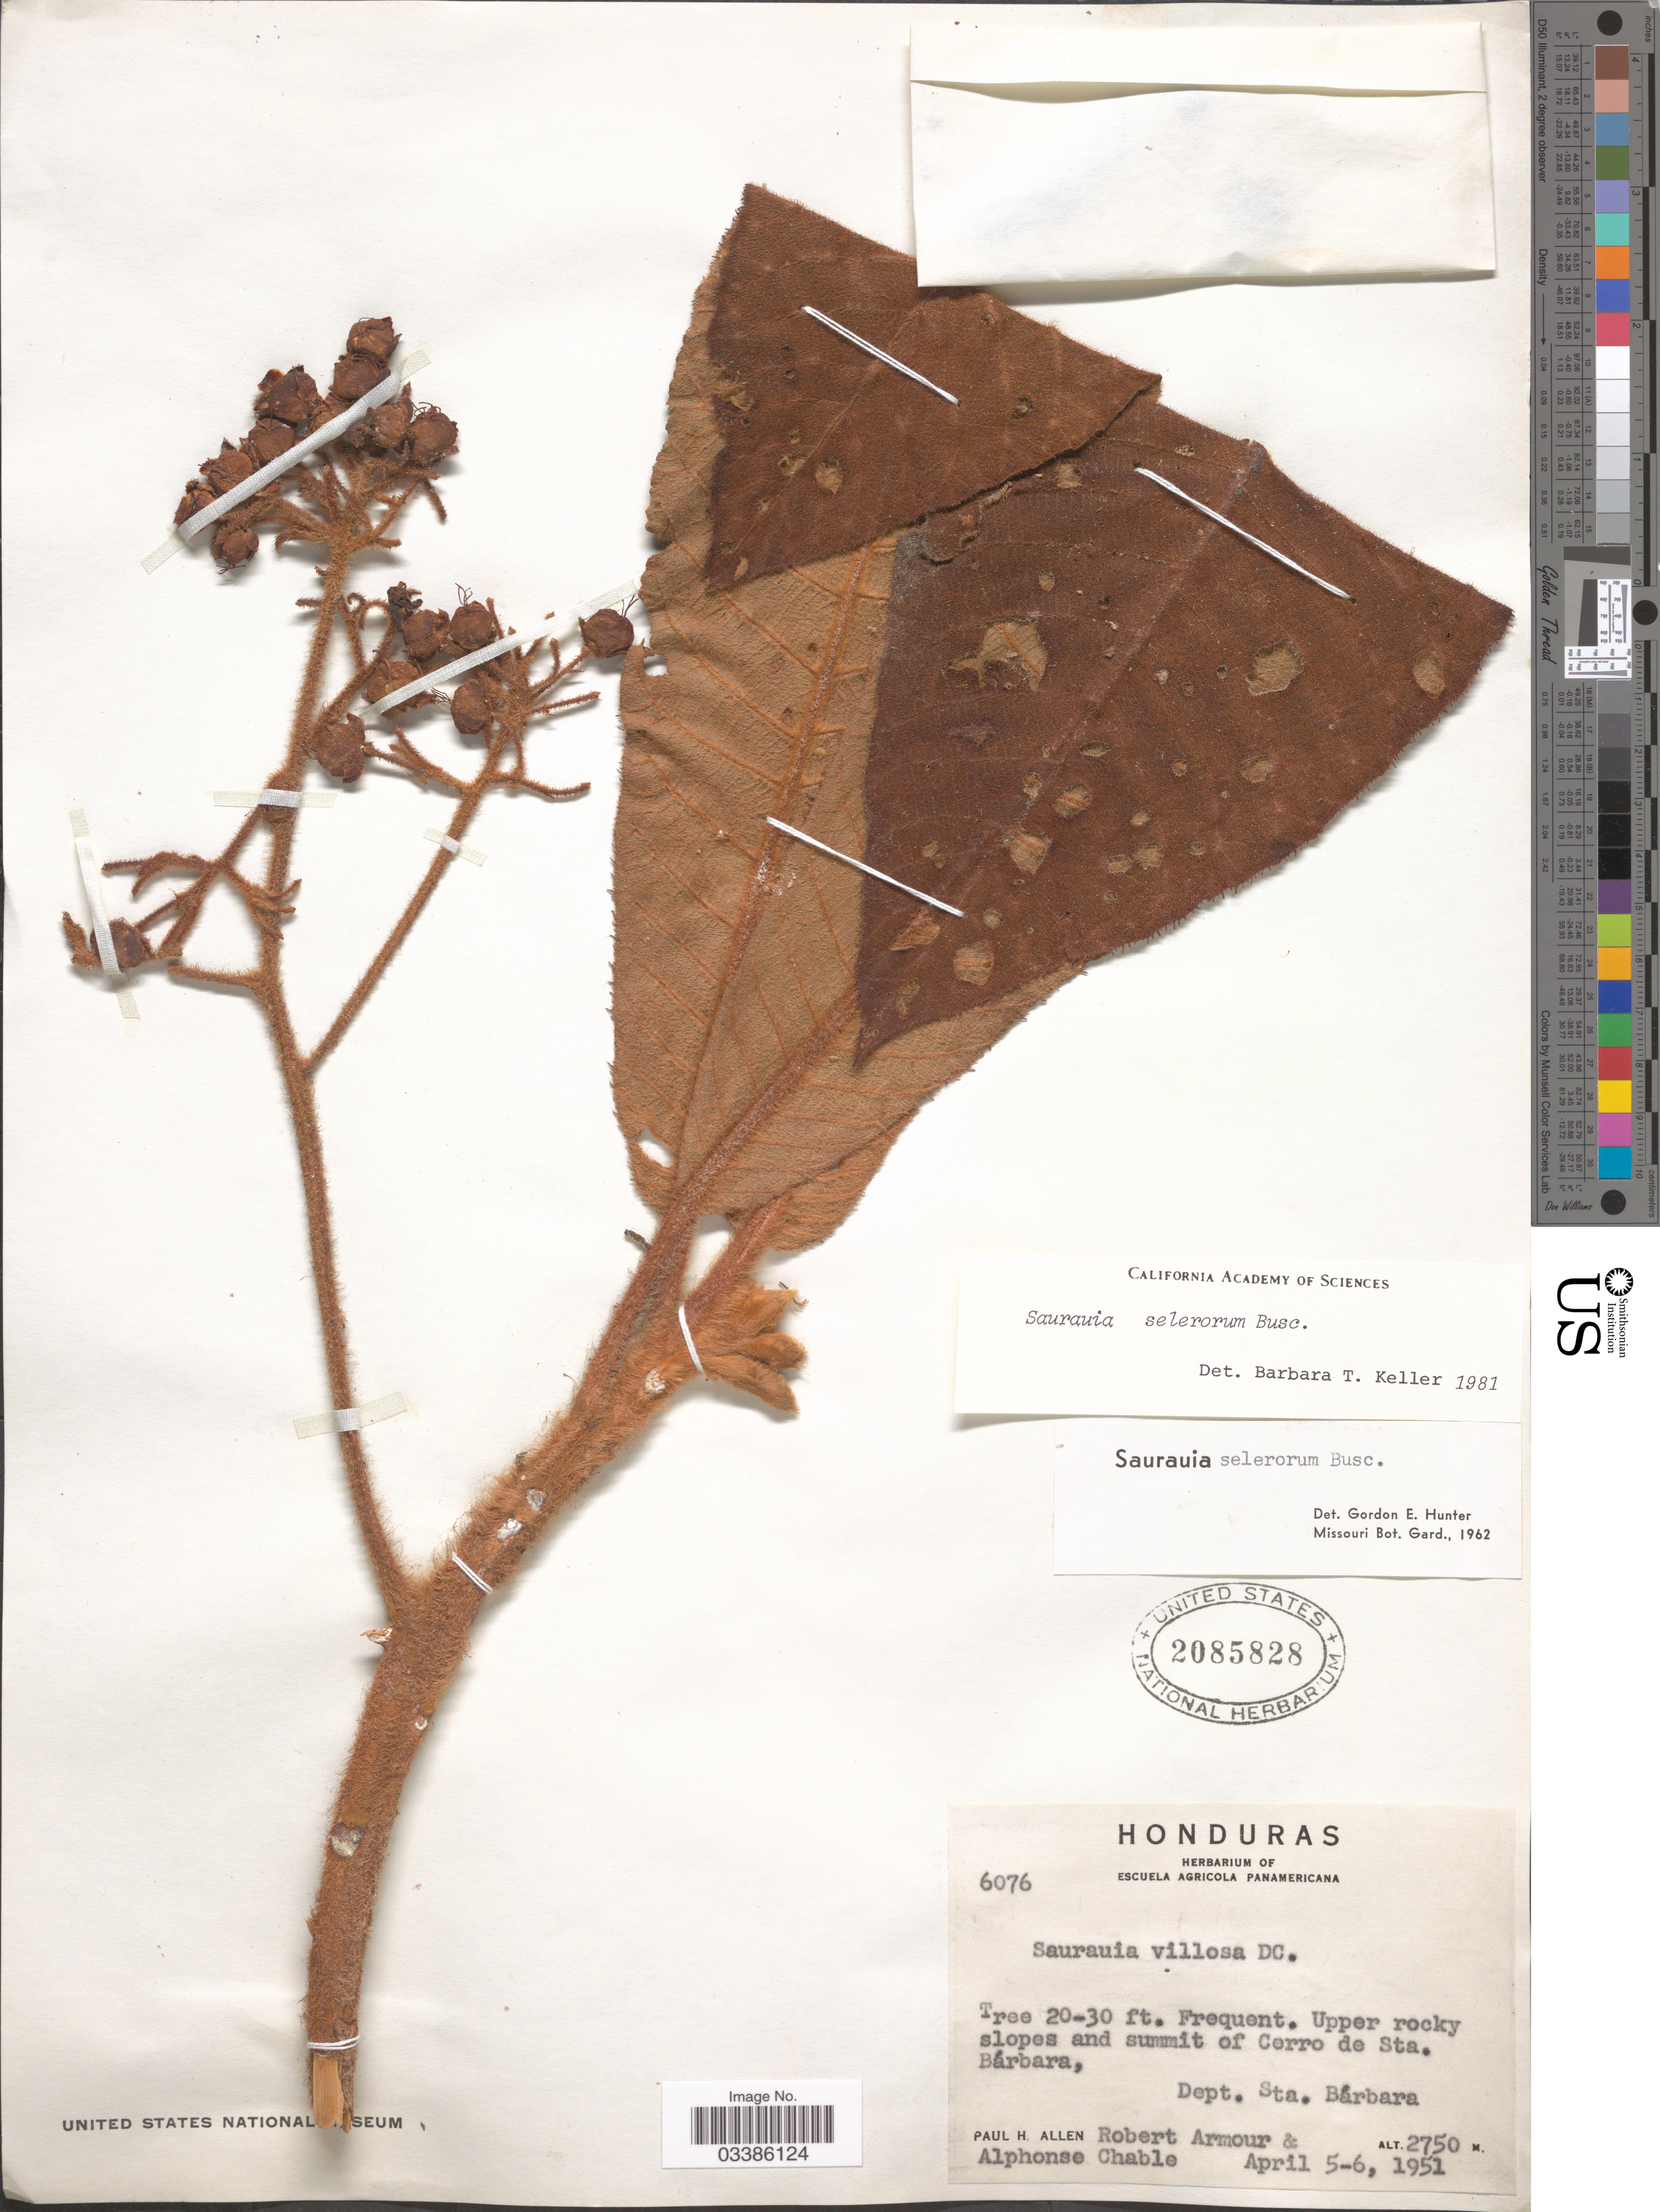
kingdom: Plantae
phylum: Tracheophyta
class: Magnoliopsida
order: Ericales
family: Actinidiaceae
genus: Saurauia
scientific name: Saurauia selerorum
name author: Buscal.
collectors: P. H. Allen, R. Armour & A. Chable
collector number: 6076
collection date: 1951-04-05/1951-04-06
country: Honduras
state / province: Santa Bárbara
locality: Upper rocky slopes and summit of Cerro de Sta. Bárbara, Dept. Sta. Bárbara.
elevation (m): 2750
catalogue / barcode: US 2085828